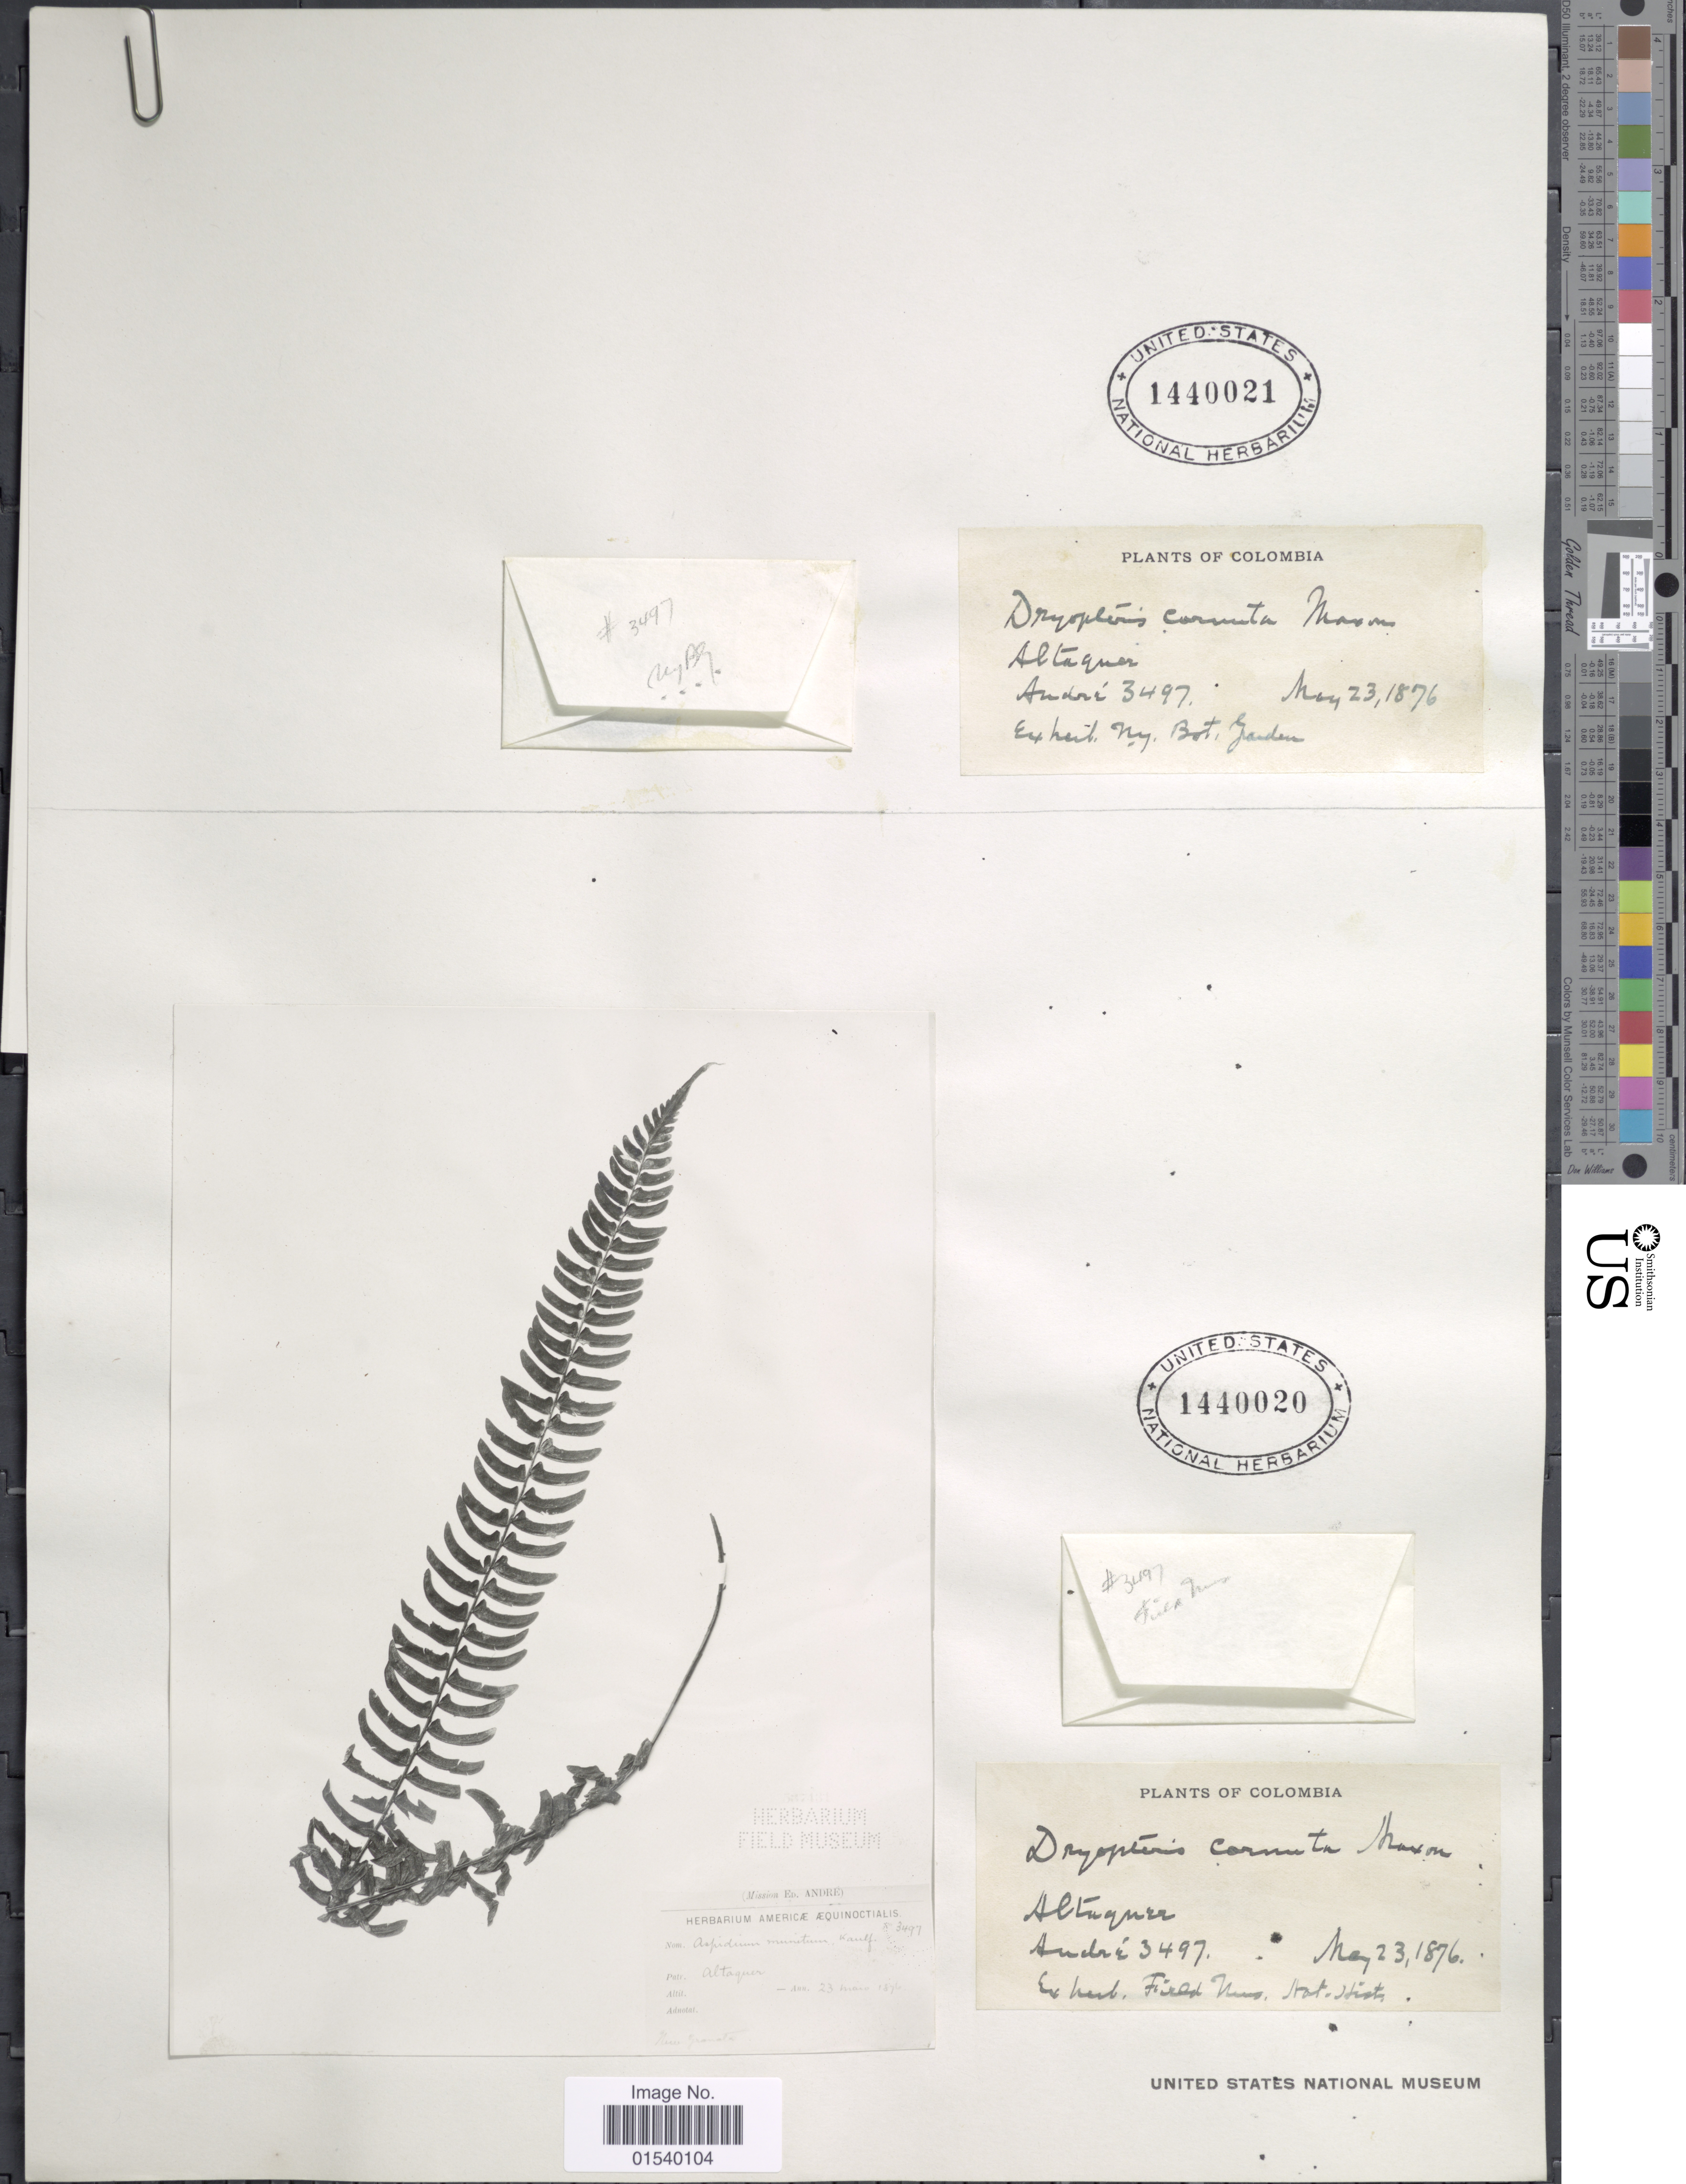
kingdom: Plantae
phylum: Tracheophyta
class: Polypodiopsida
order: Polypodiales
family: Thelypteridaceae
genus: Amauropelta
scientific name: Amauropelta cornuta (Maxon) comb. nov., ined. 2015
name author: (Maxon)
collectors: André, --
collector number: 3497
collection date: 1876-05-23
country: Colombia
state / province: Nariño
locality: Altaquer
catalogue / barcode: US 1440021-2